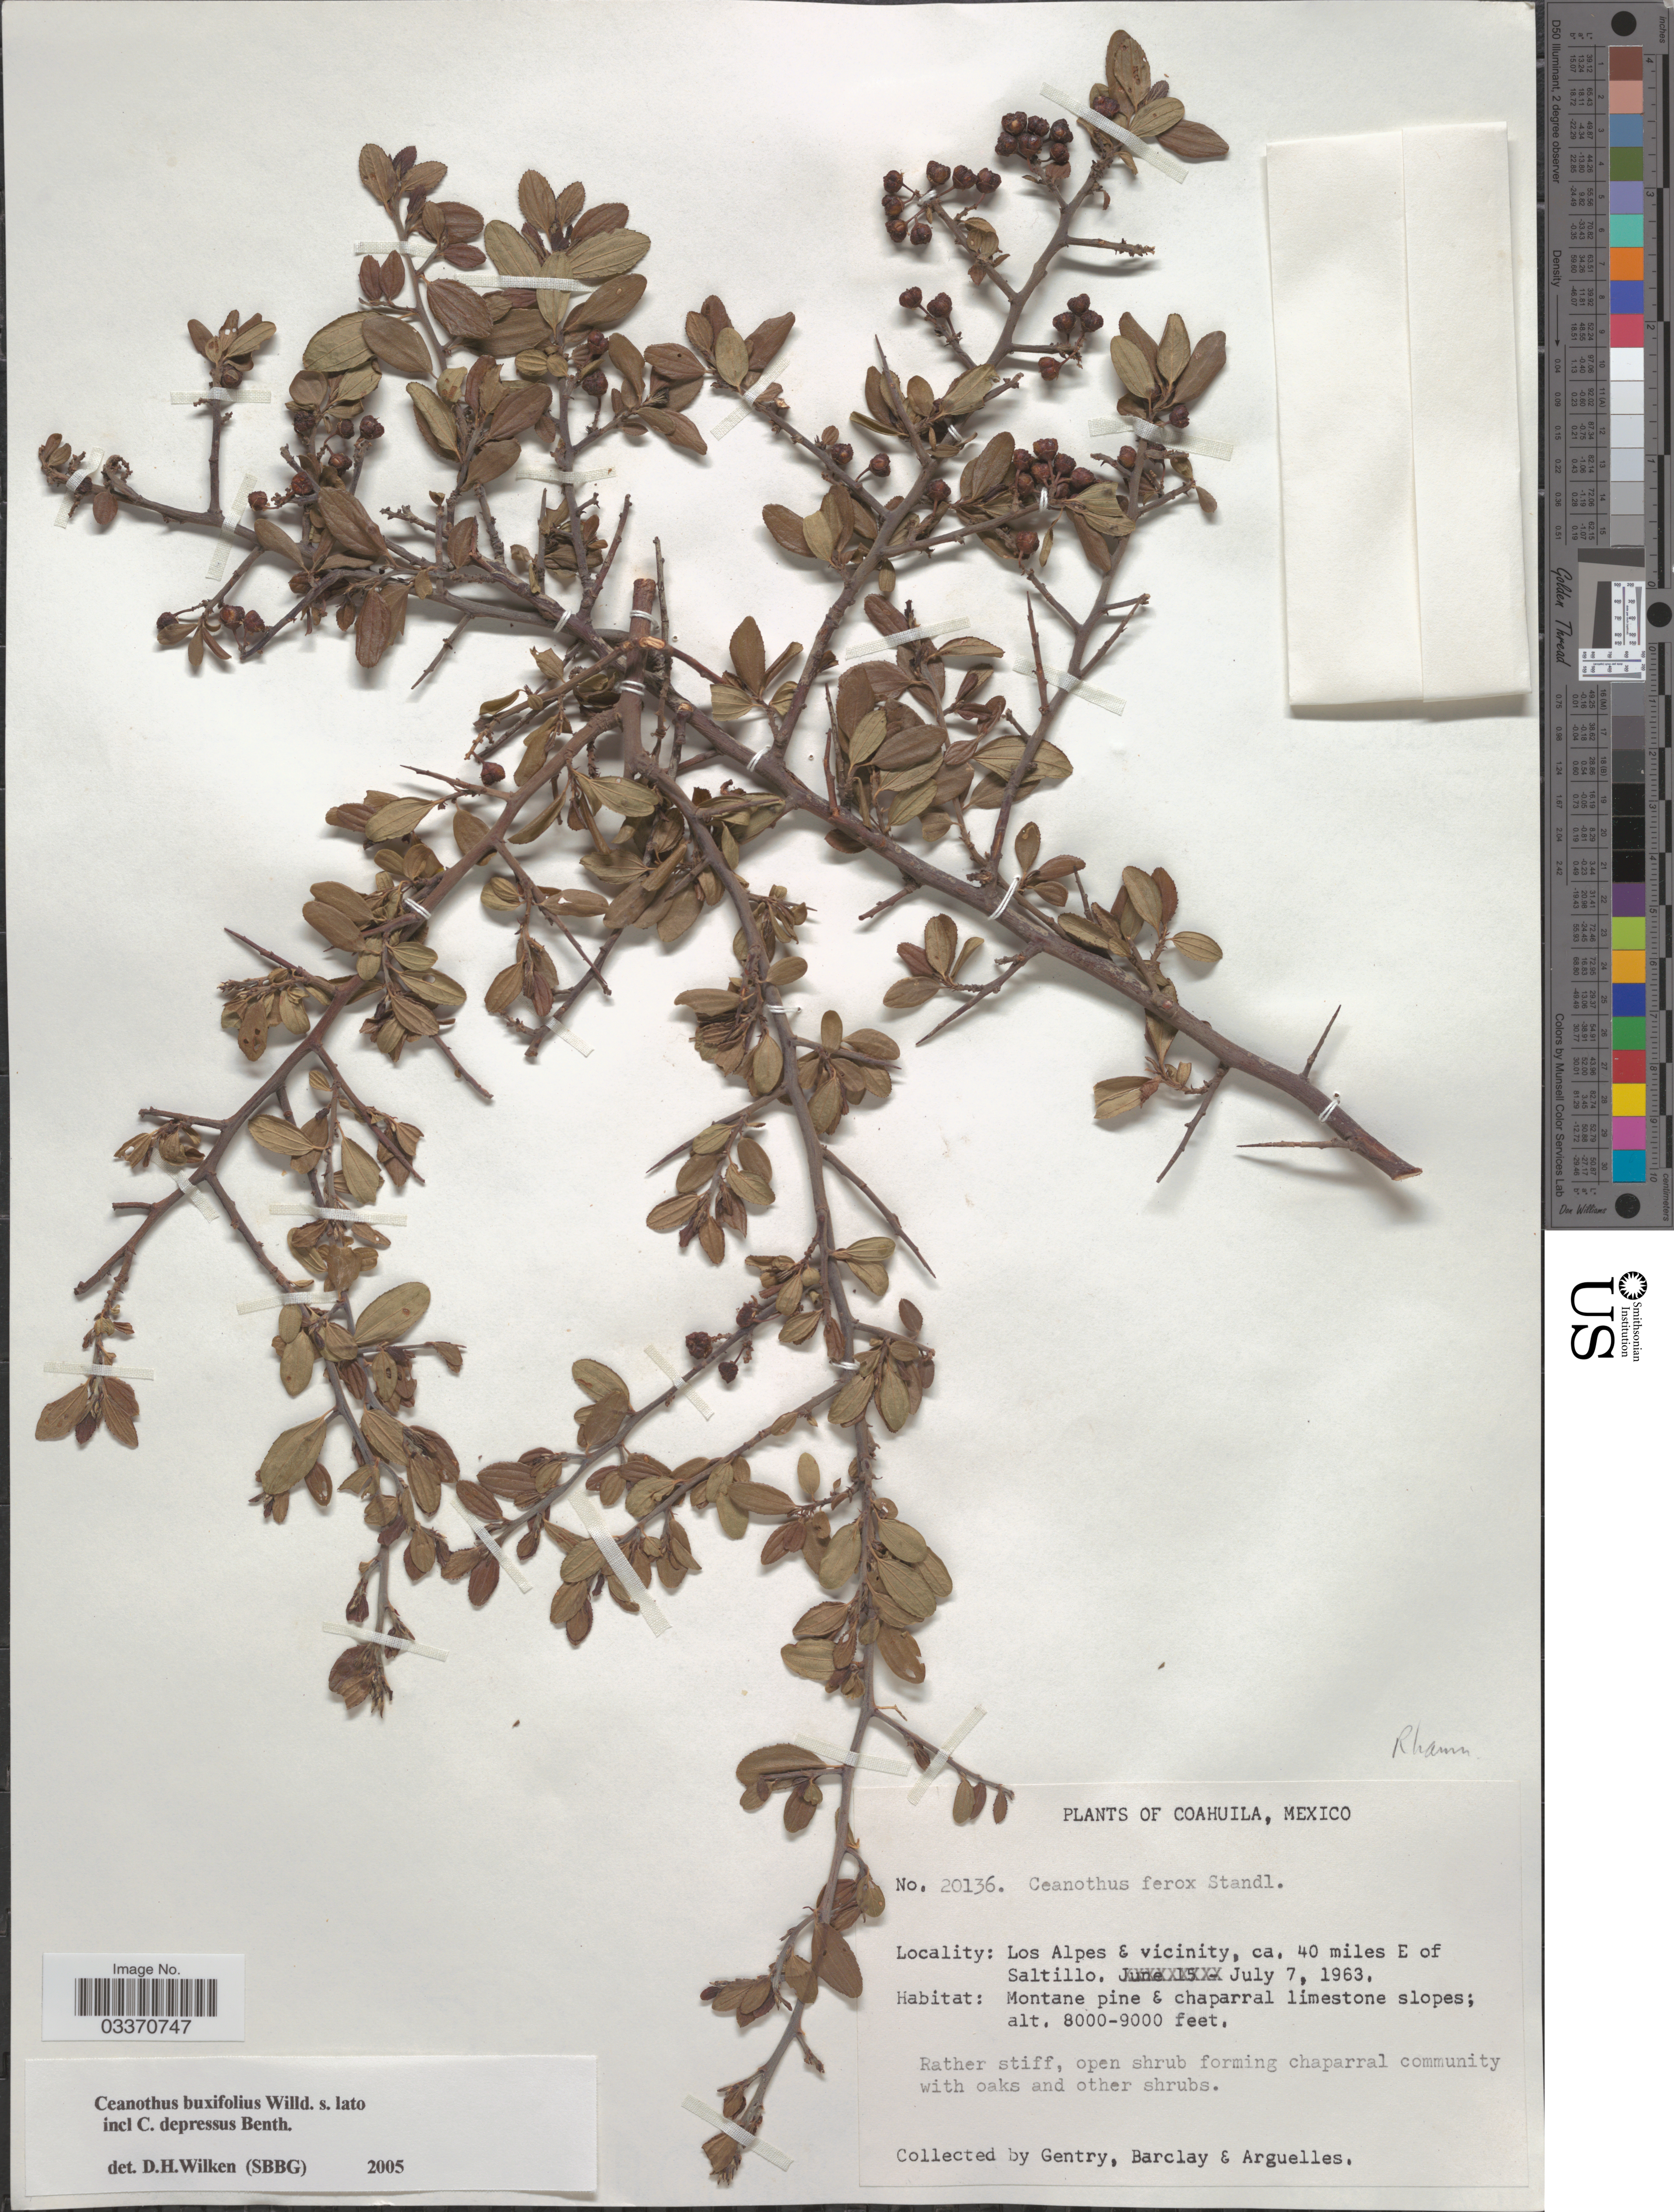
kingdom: Plantae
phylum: Tracheophyta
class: Magnoliopsida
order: Rosales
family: Rhamnaceae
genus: Ceanothus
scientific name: Ceanothus buxifolius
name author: Willd. ex Roem. & Schult.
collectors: Gentry, --, -- Barclay & Arguelles, --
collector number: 20136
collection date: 1963-07-07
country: Mexico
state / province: Coahuila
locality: Los Alpes & vicinity, ca. 40 miles E of Saltillo.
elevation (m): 2438